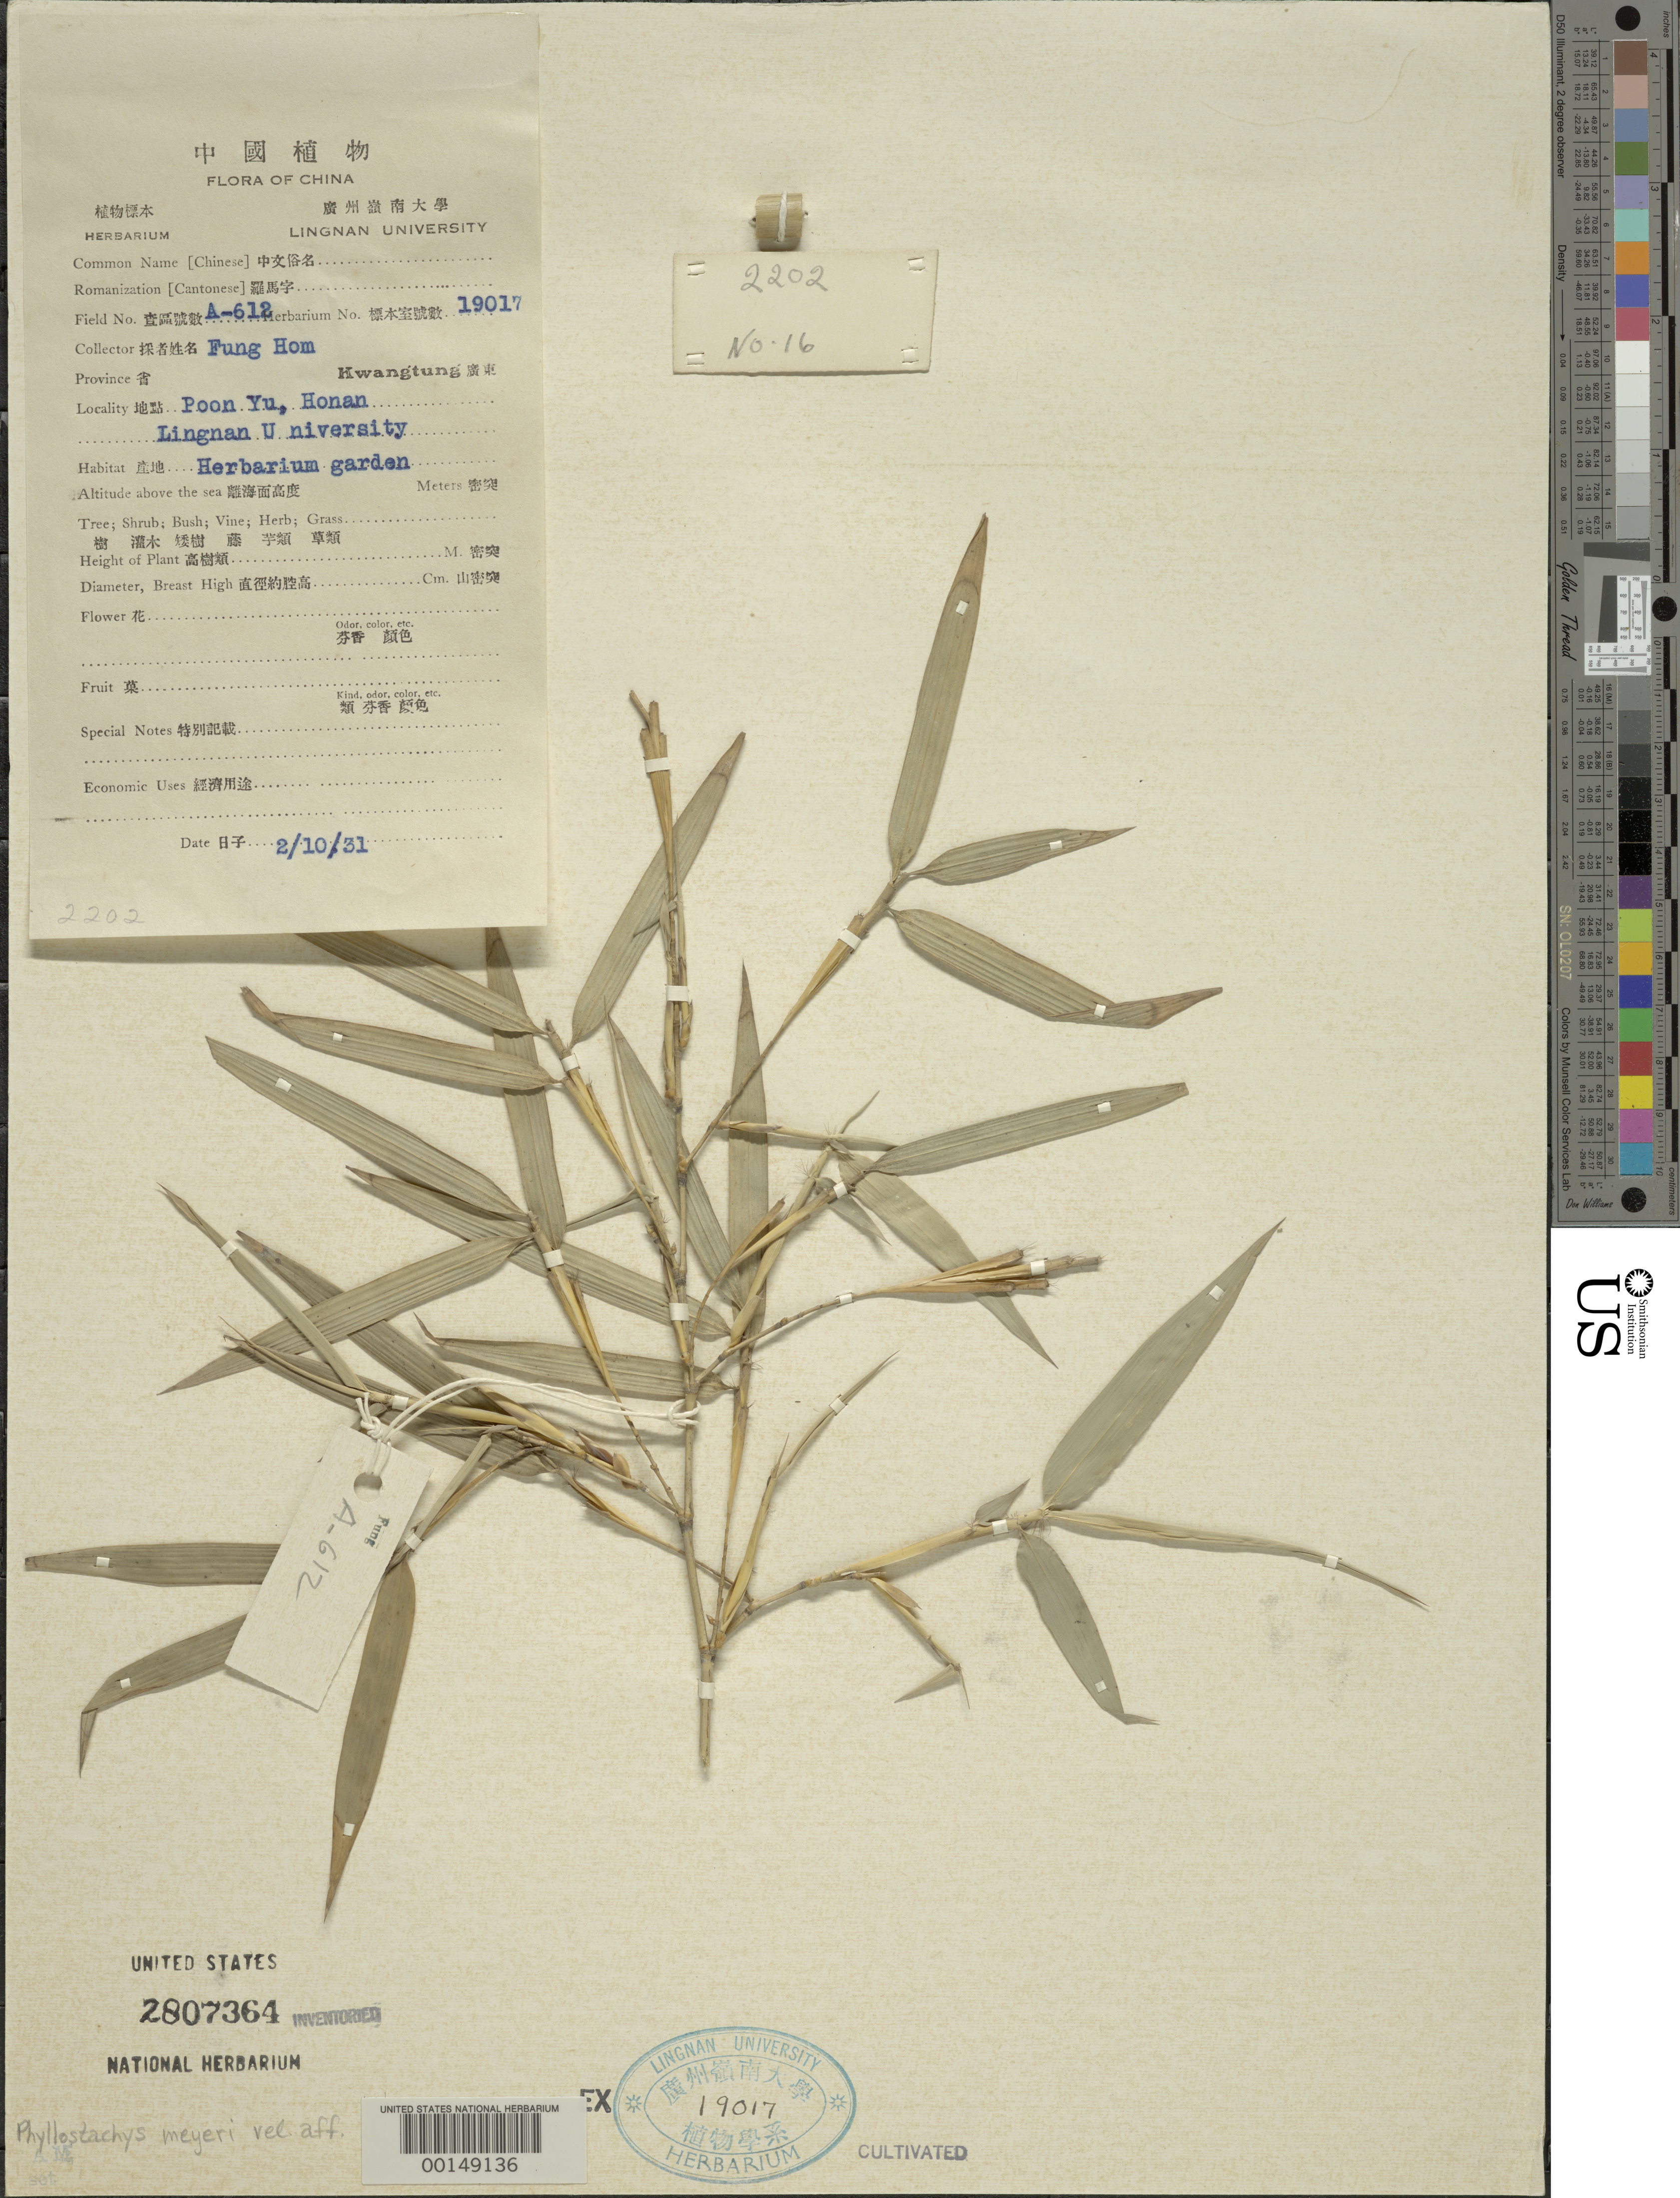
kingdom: Plantae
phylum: Tracheophyta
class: Liliopsida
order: Poales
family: Poaceae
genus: Phyllostachys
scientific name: Phyllostachys meyeri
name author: McClure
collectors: H. L. Fung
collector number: A-612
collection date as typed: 10 Feb 1931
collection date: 1931-02-10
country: China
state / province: Guangdong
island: Honam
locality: Lingnan univ.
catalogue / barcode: US 2807364